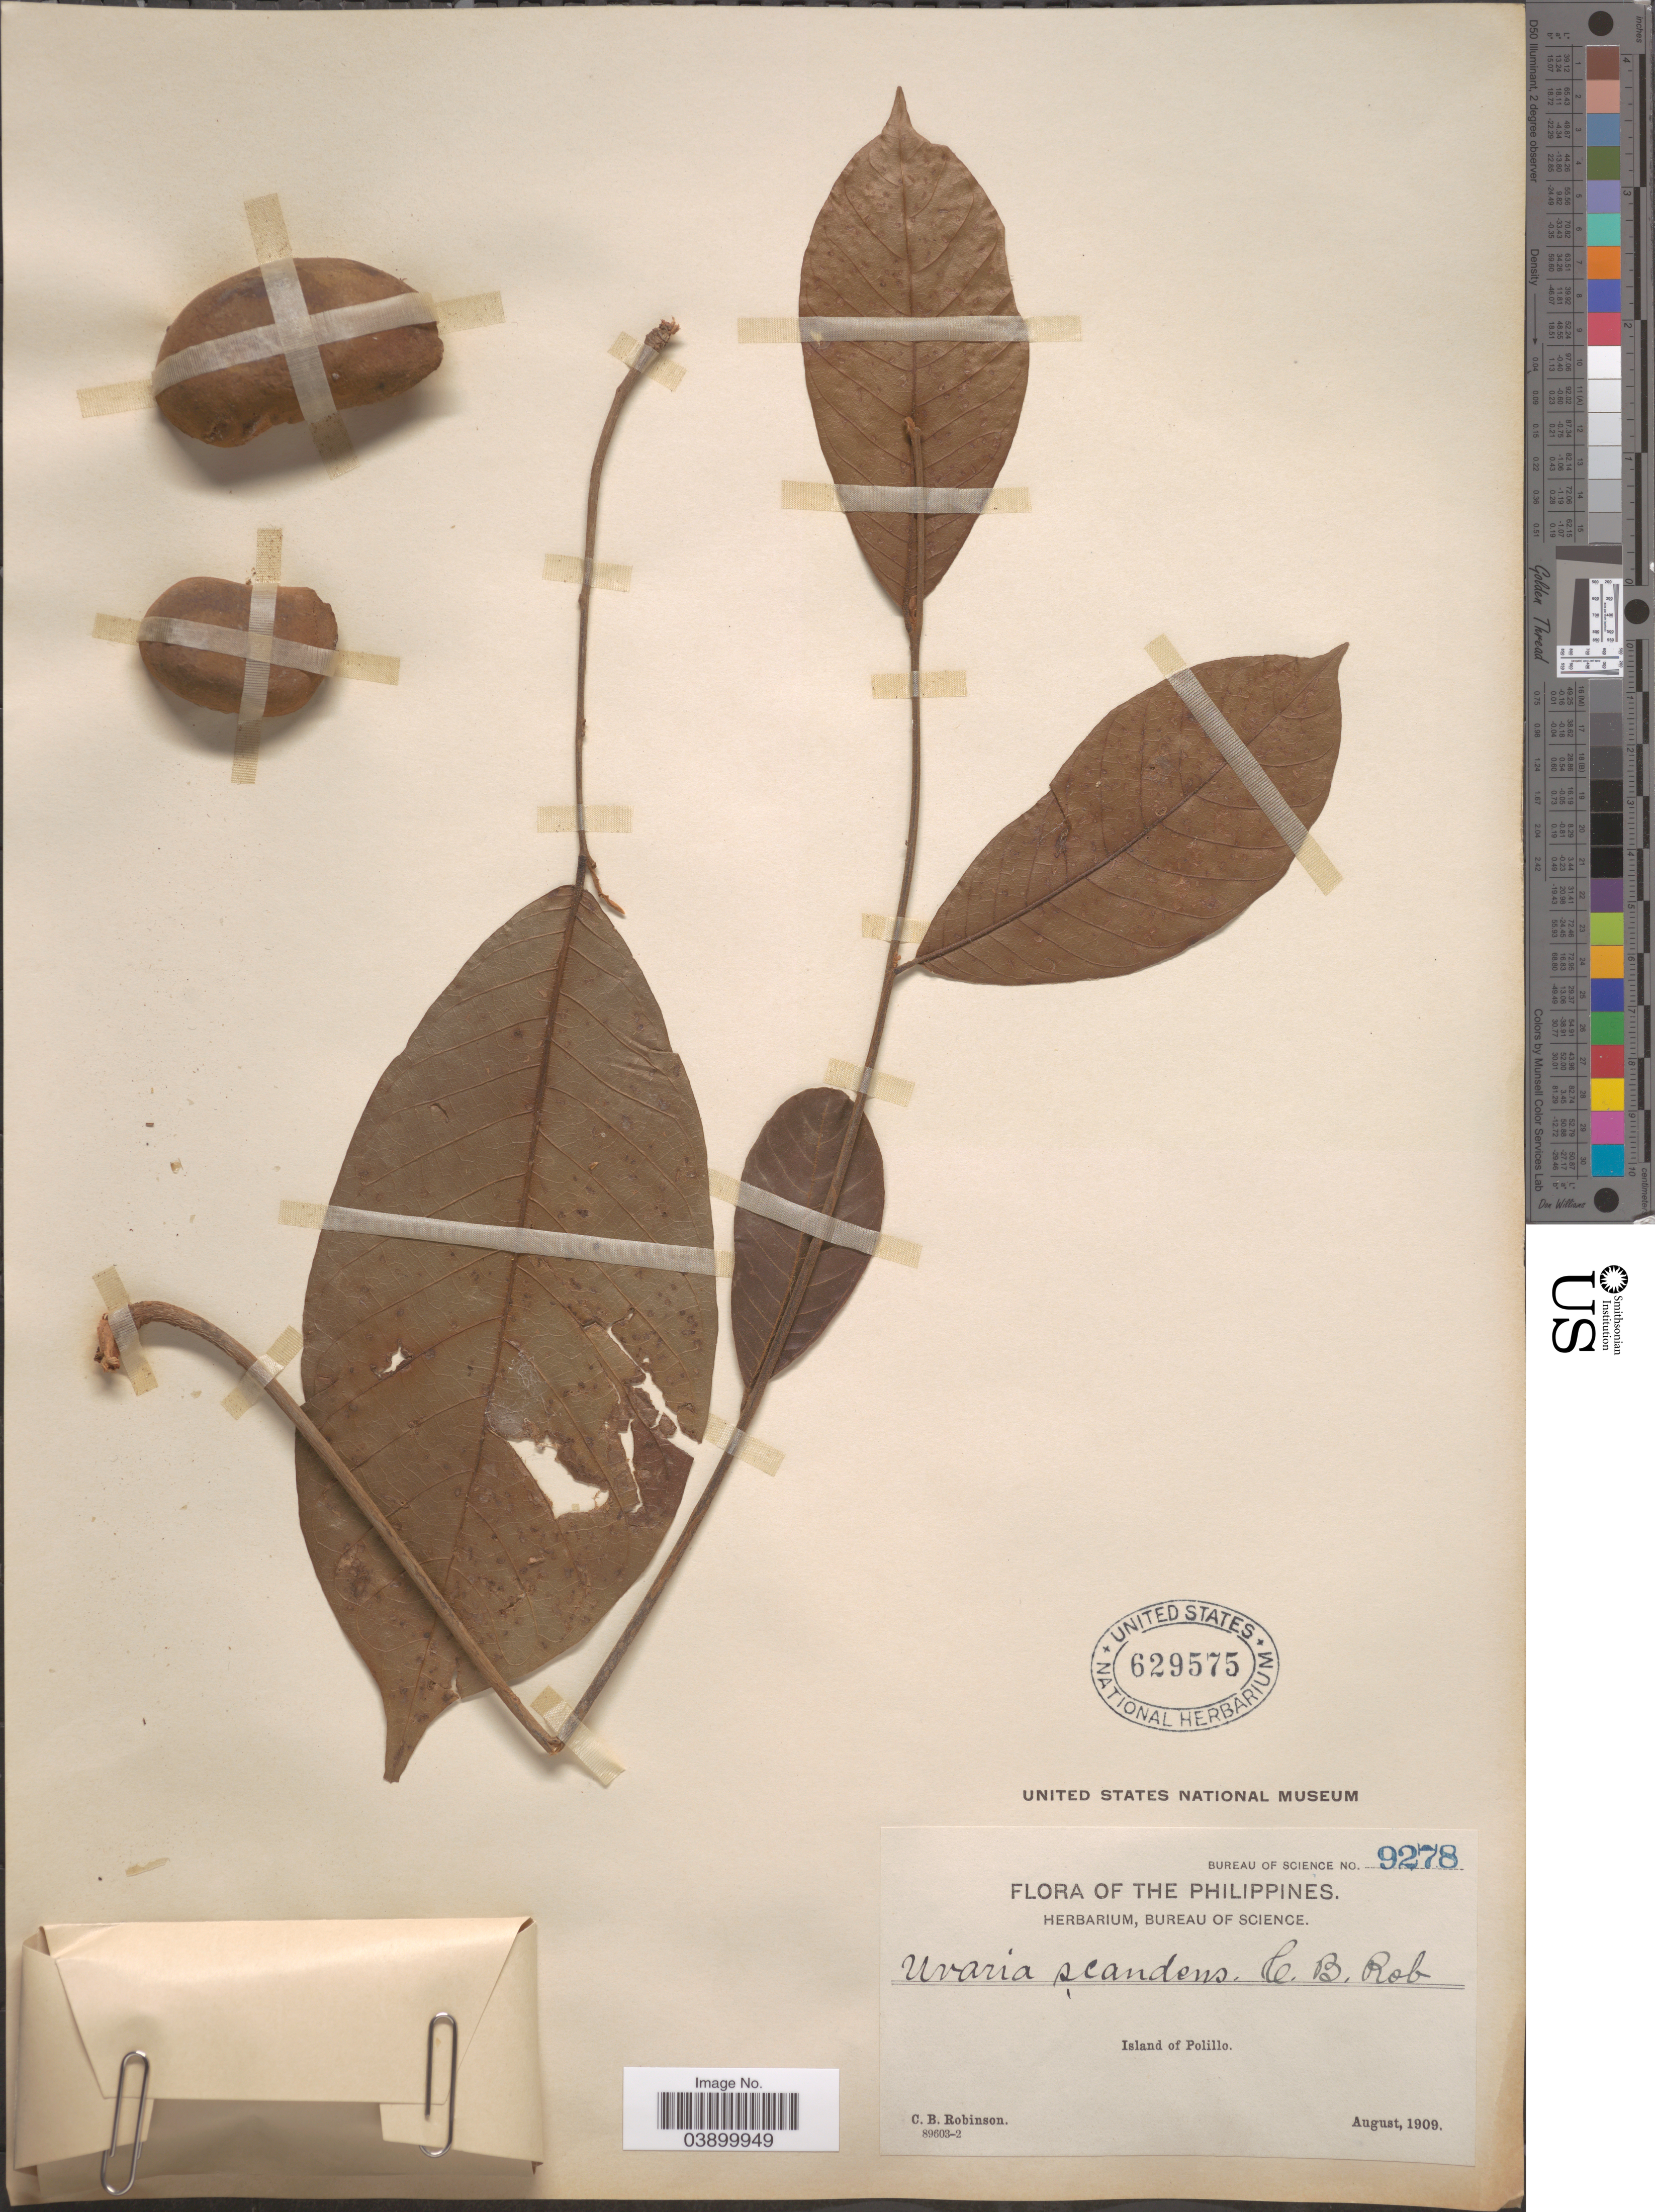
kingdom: Plantae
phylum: Tracheophyta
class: Magnoliopsida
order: Magnoliales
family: Annonaceae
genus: Uvaria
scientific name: Uvaria scandens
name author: C.B. Rob.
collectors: C. Robinson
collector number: Bureau of Science 9278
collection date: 1909-08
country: Philippines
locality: Island of Polillo.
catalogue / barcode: US 629575